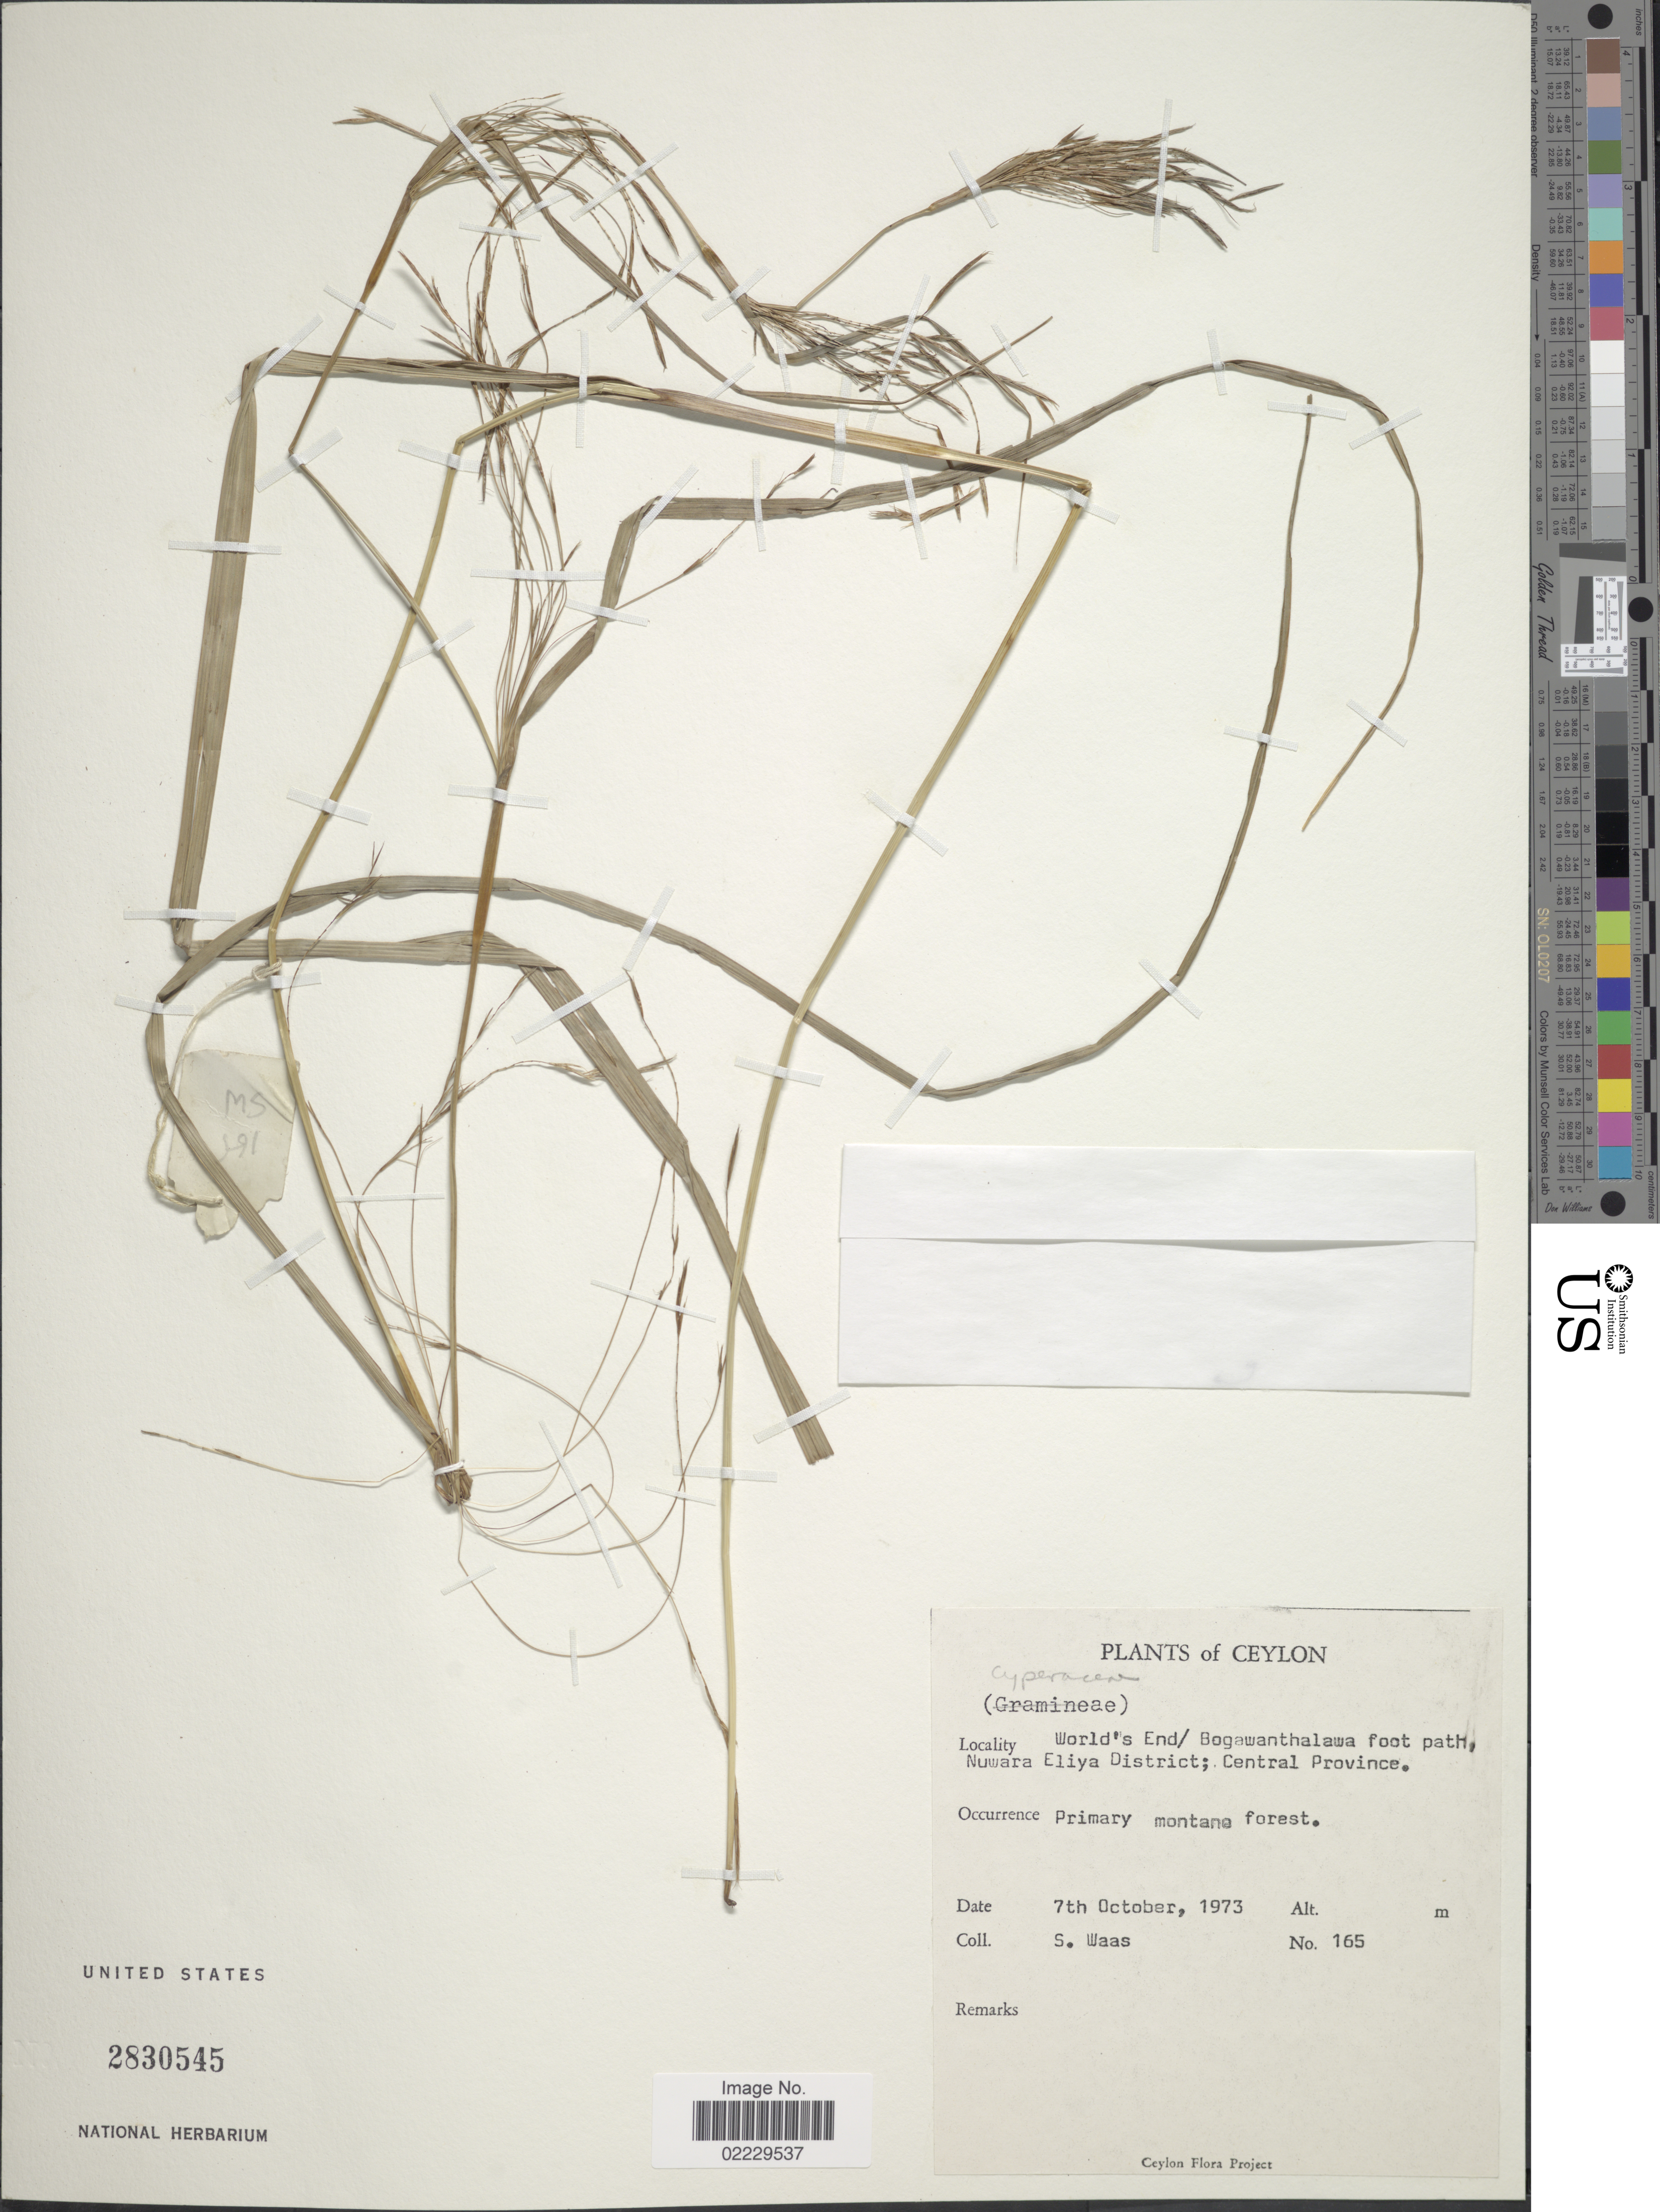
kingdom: Plantae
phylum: Tracheophyta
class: Liliopsida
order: Poales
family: Cyperaceae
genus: Carex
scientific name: Carex walkeri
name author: Arn. ex Boott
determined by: Strong, Mark T., (BOT), Smithsonian Institution - National Museum of Natural History (UNITED STATES)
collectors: S. Waas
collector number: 165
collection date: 1973-10-07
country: Sri Lanka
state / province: Central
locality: World's End/Bogawanthalawa foot path, Nuwara Eliya District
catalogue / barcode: US 2830545